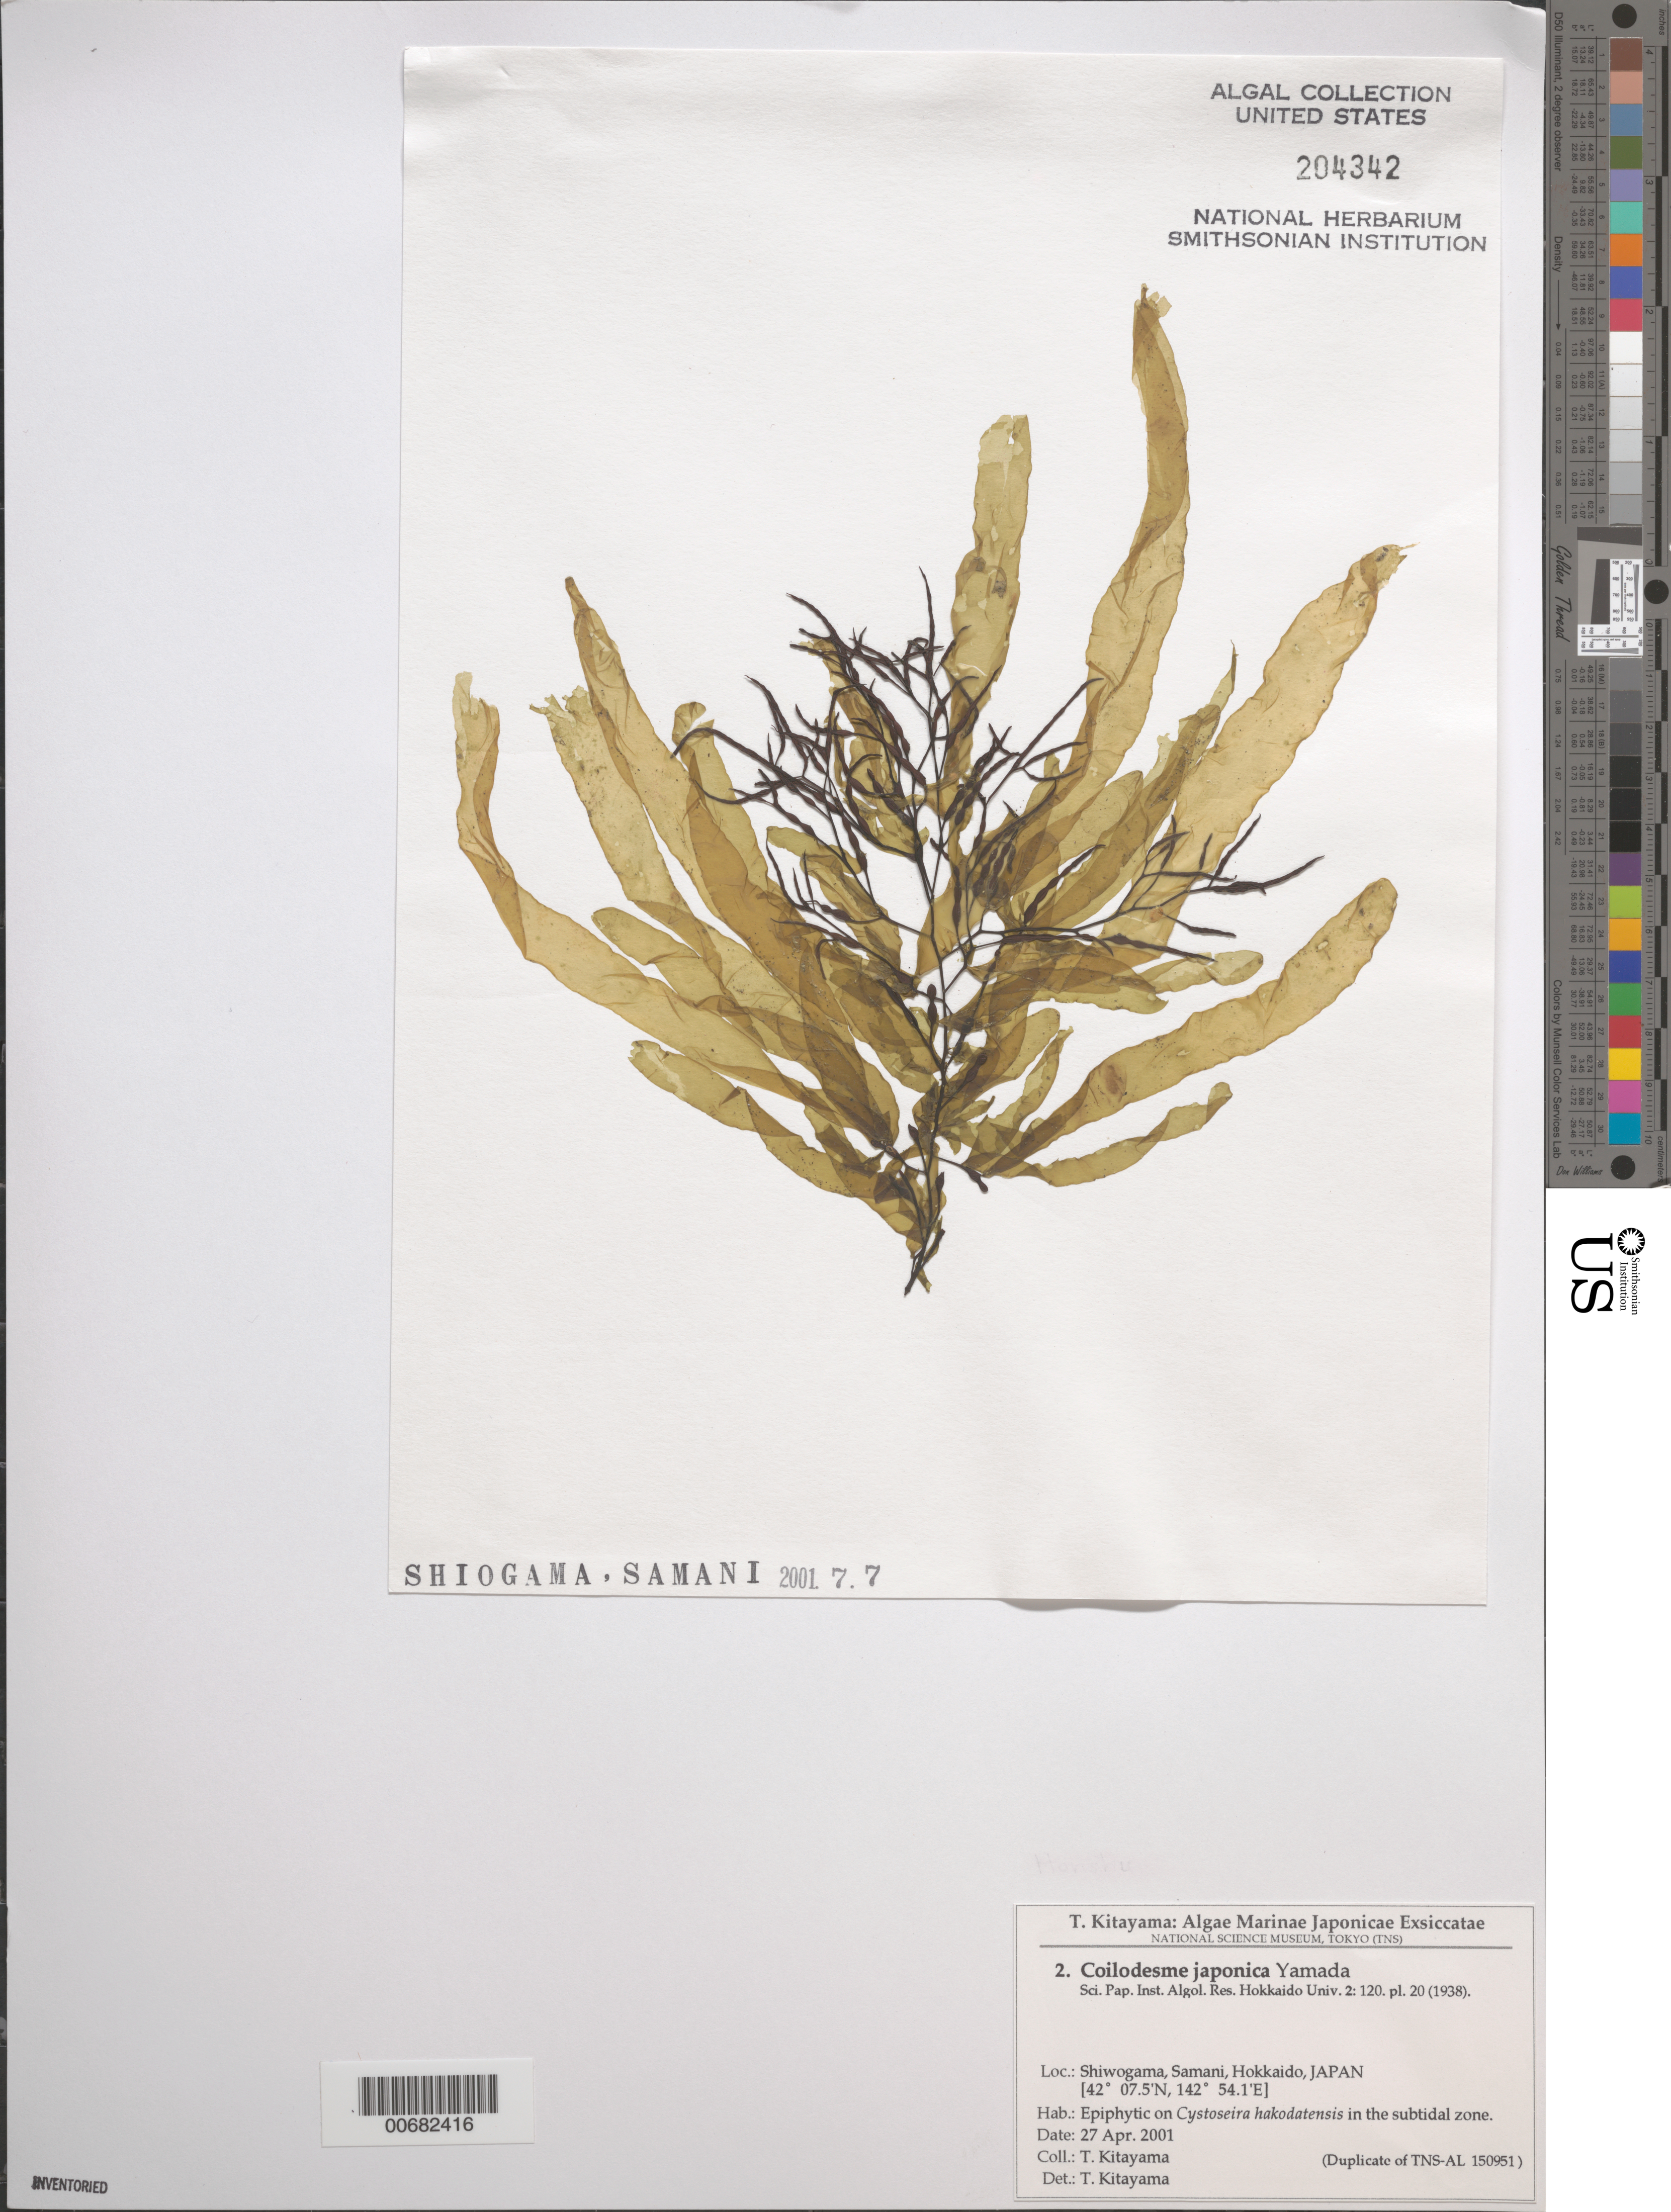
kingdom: Chromista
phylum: Ochrophyta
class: Phaeophyceae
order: Ectocarpales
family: Chordariaceae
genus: Coilodesme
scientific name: Coilodesme japonica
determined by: Kitayama, T.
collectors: T. Kitayama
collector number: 2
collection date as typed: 27 Apr 2001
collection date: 2001-04-27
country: Japan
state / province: Hokkaido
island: Hokkaido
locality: Shiwogama, Samani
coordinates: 42 07.5' N, 142 54.1' E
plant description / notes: Kitayama, T., Algae Marinae Japonicae Exsiccatae, Fasc. I (Nos. 1-25)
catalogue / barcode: US 204342